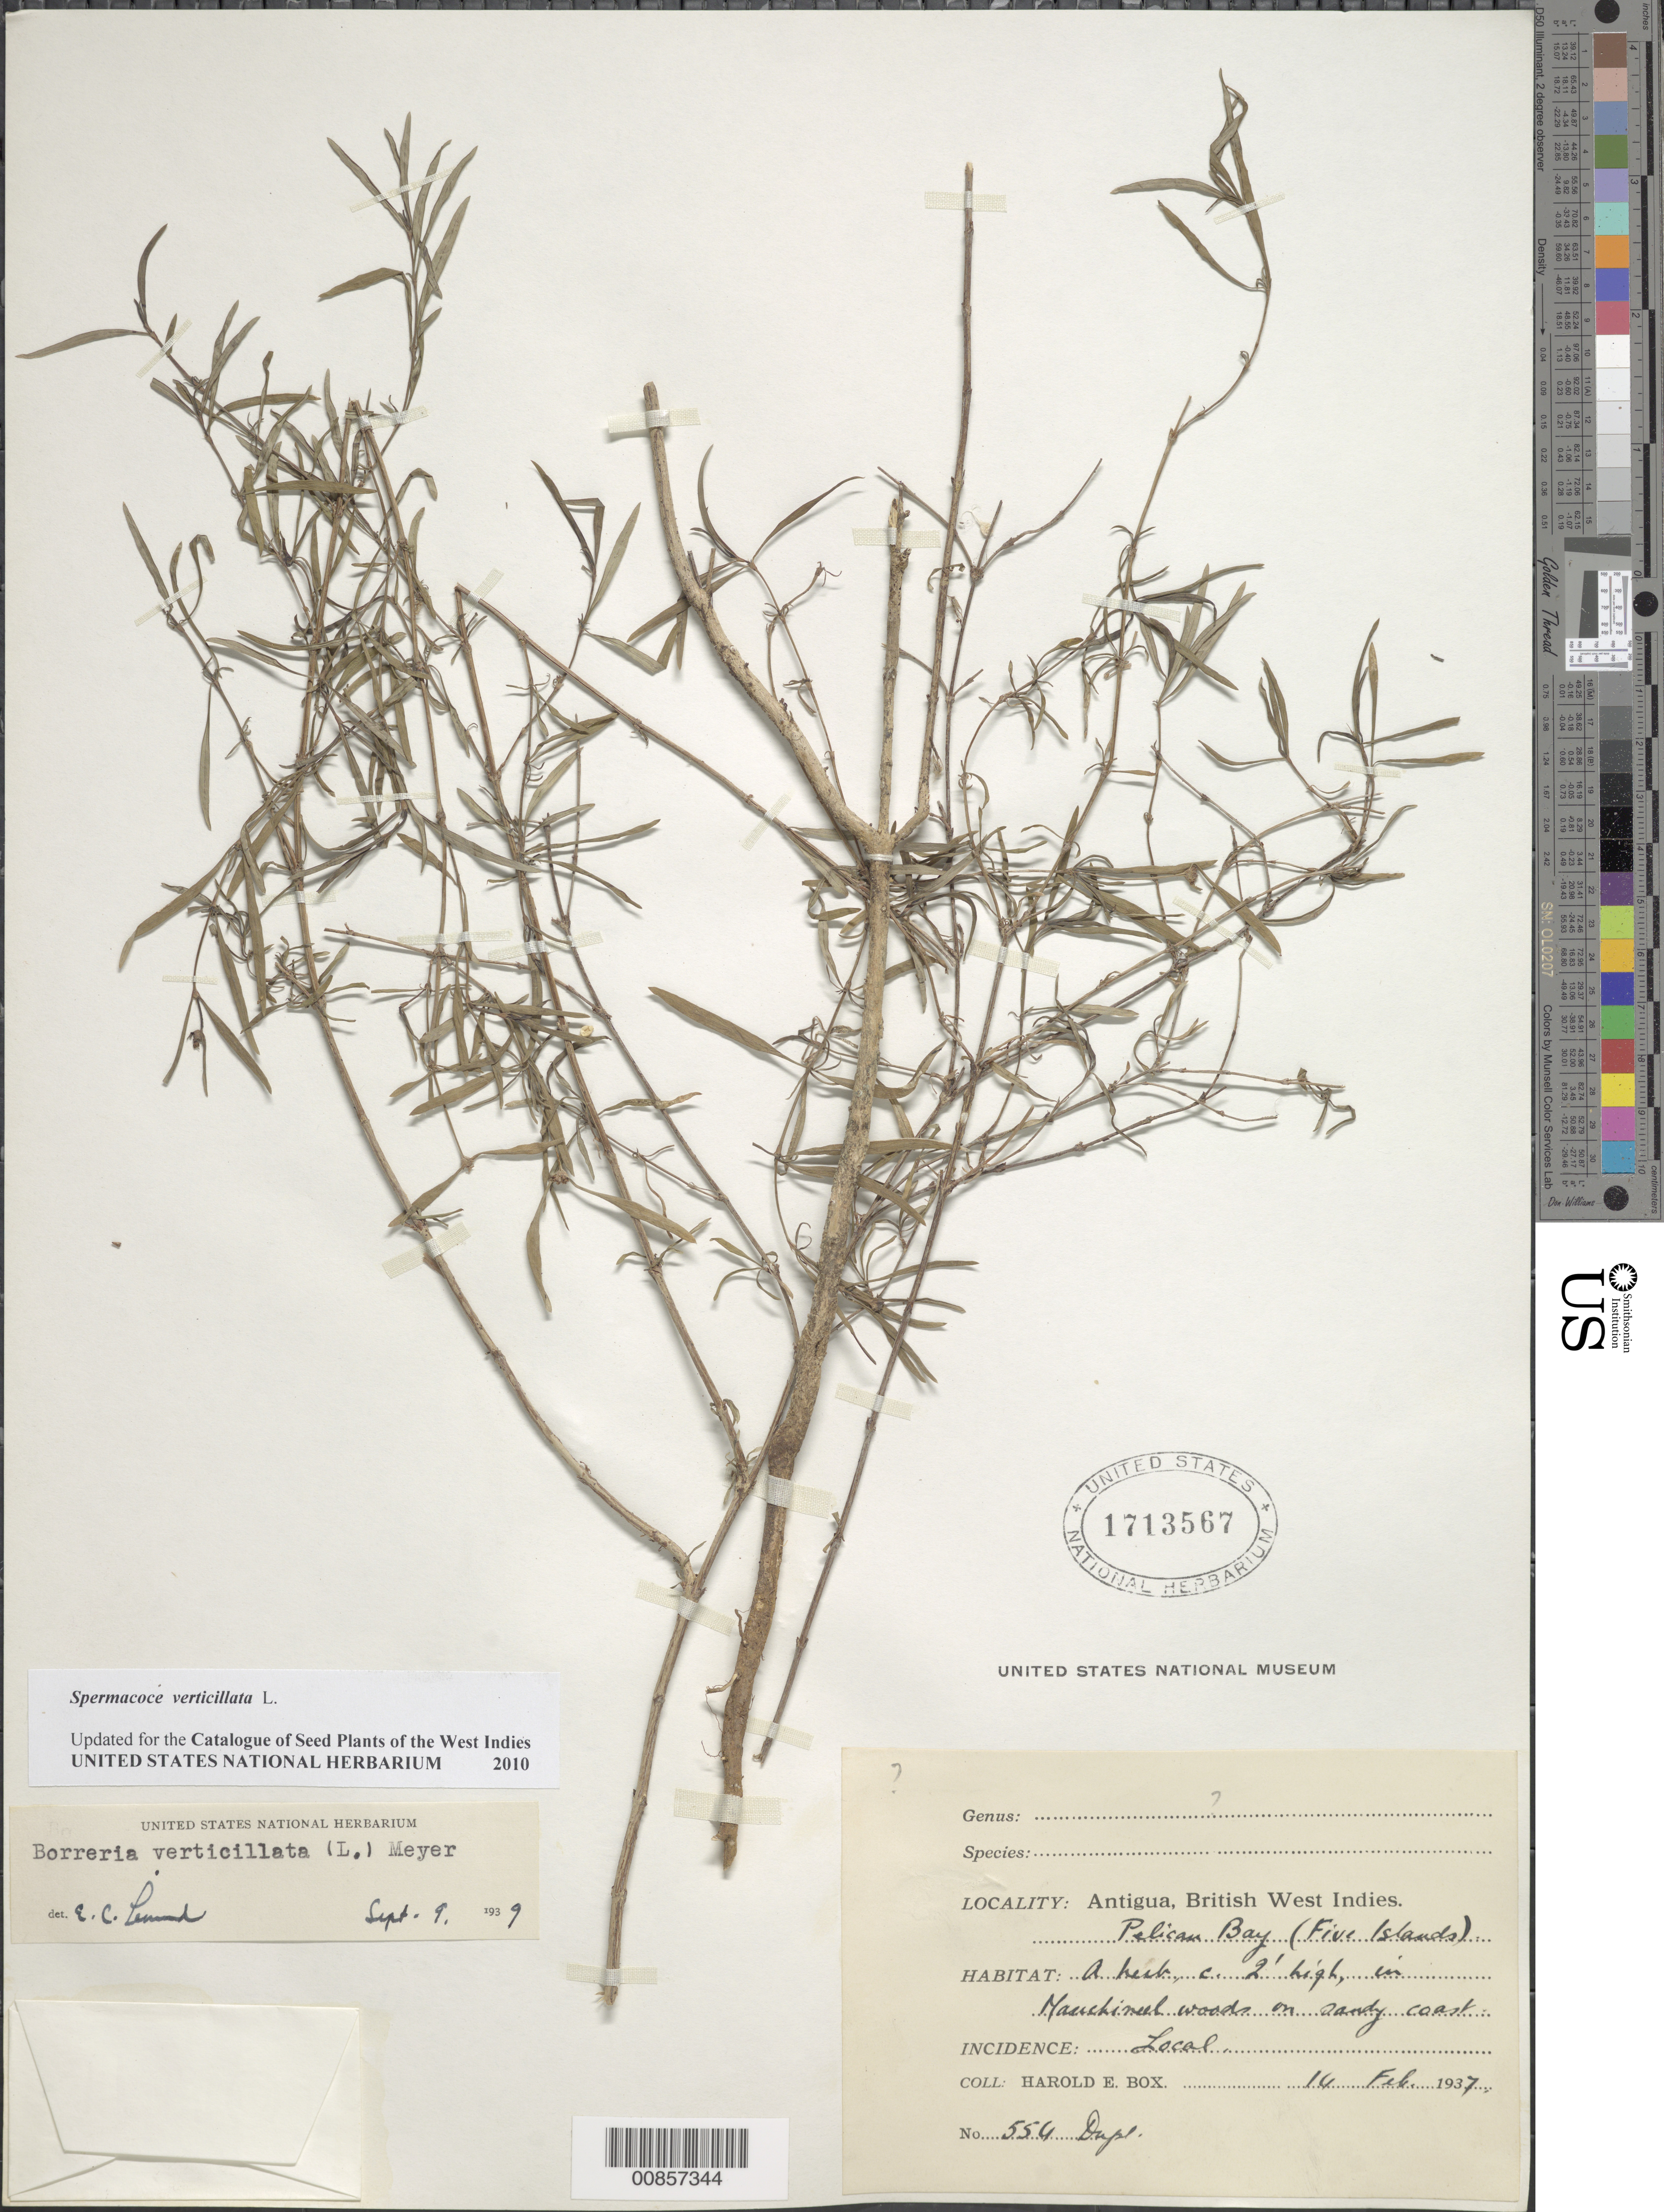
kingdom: Plantae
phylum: Tracheophyta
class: Magnoliopsida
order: Gentianales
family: Rubiaceae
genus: Spermacoce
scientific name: Spermacoce verticillata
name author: L.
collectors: H. E. Box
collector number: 556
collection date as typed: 16 Feb 1937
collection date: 1937-02-16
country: Antigua and Barbuda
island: Leeward Is.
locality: Pelican Bay (Five Islands)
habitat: In Mauchineel 9sp?) woods on sandy coast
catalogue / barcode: US 1713567